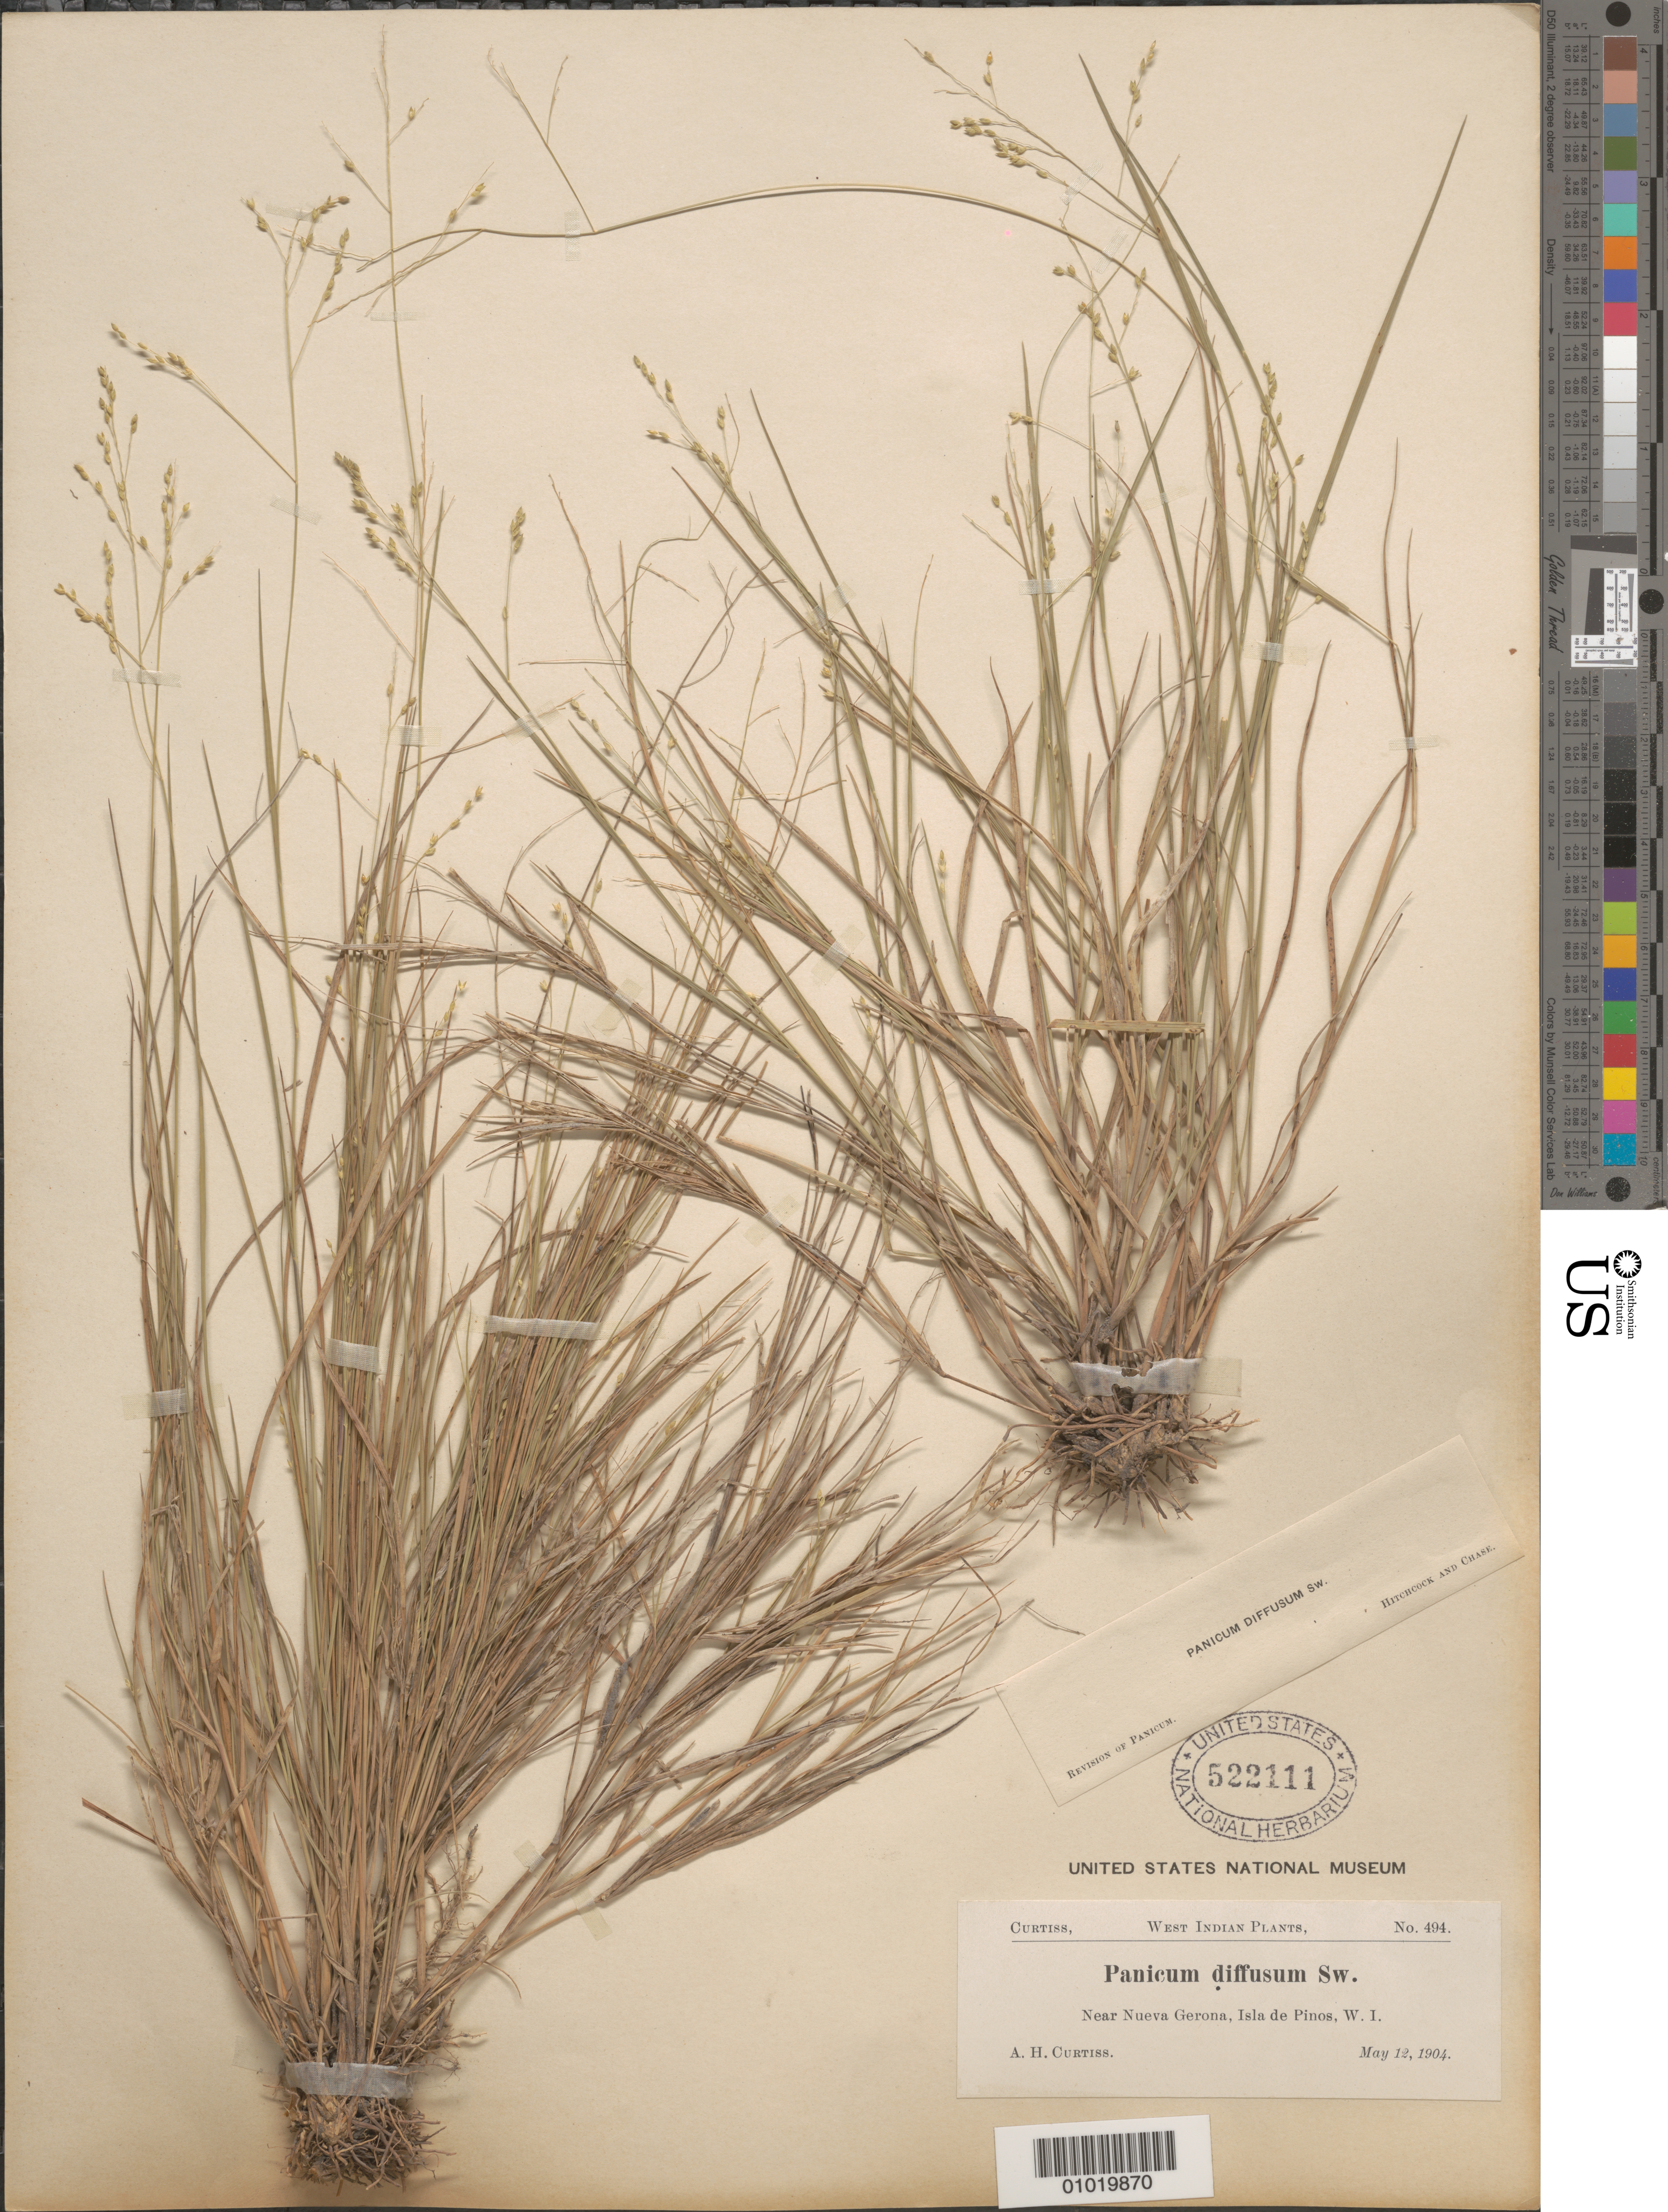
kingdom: Plantae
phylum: Tracheophyta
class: Liliopsida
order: Poales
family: Poaceae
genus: Panicum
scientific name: Panicum diffusum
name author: Sw.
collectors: A. H. Curtiss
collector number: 494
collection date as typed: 12 May 1904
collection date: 1904-05-12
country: Cuba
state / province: Isla de la Juventud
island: Isla de la Juventud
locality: [Isle of Pines], Near Nueva Gerona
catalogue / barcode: US 522111